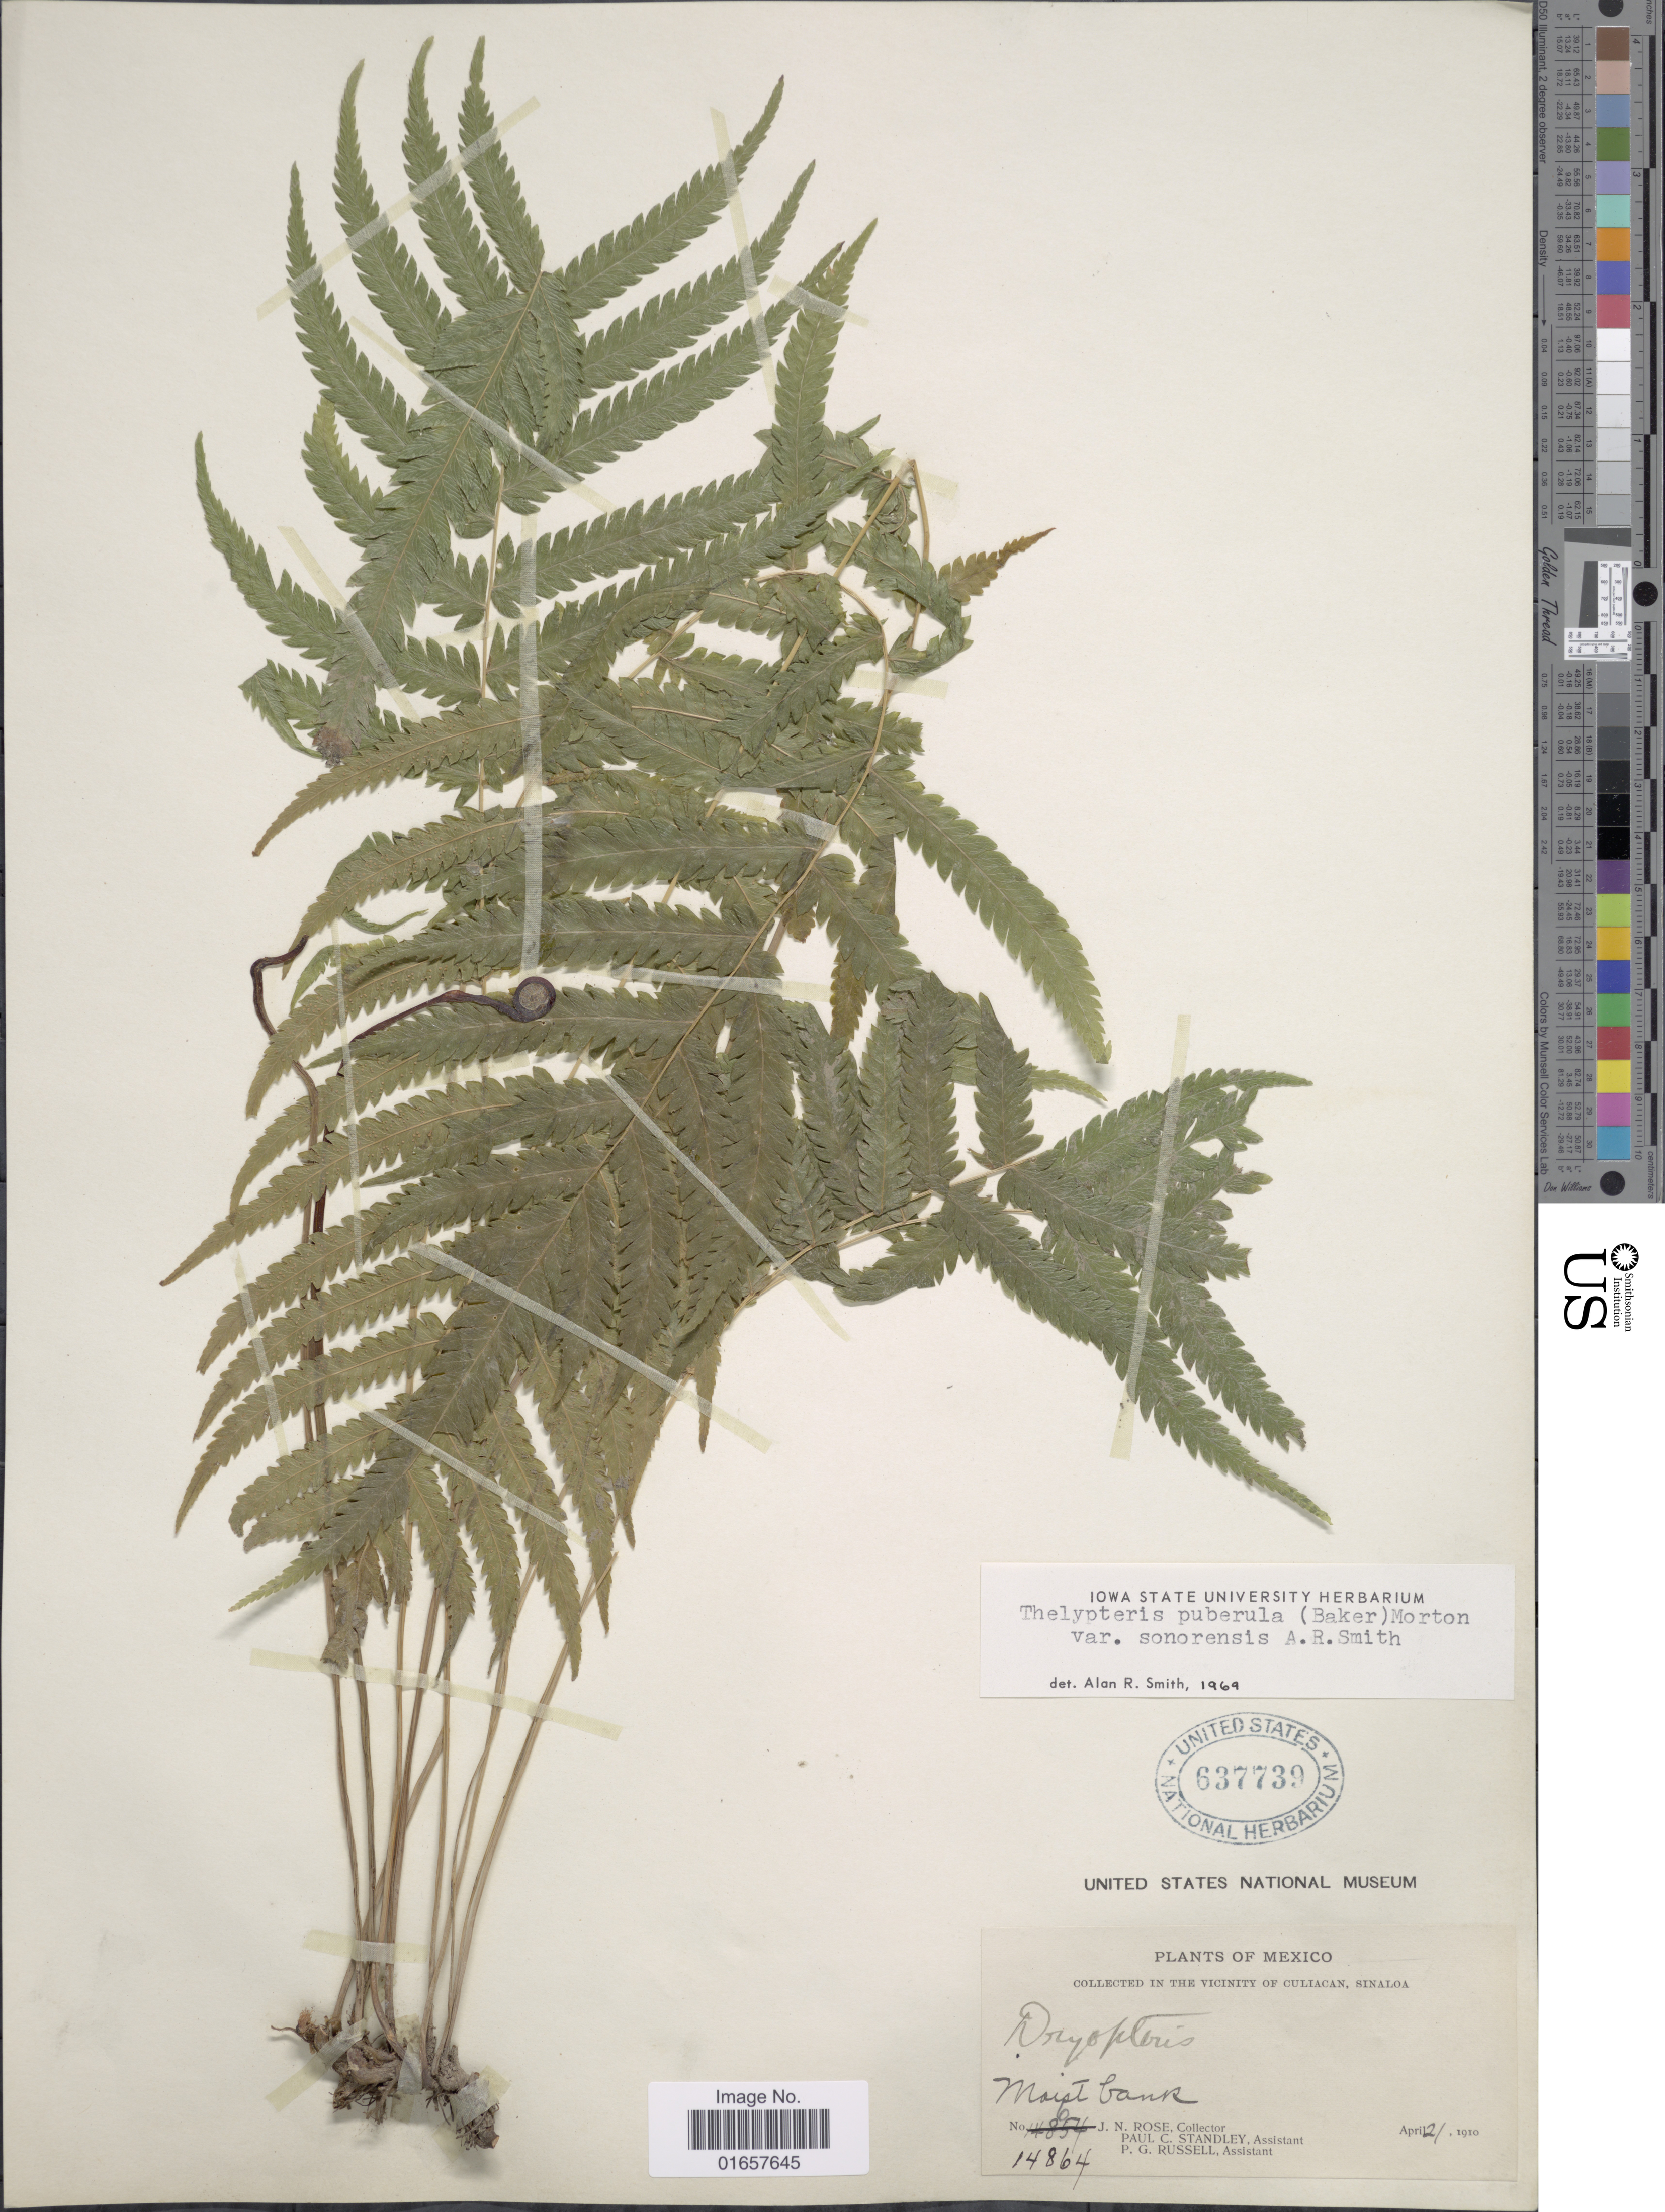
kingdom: Plantae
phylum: Tracheophyta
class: Polypodiopsida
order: Polypodiales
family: Thelypteridaceae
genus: Christella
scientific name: Christella puberula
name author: (Baker) Á. Löve & D. Löve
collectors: J. N. Rose, P. C. Standley & P. G. Russell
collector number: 14864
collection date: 1910-04-21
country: Mexico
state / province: Sinaloa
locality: Mexico, in the vicinity of Culiacan, moist bank.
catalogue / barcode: US 637739